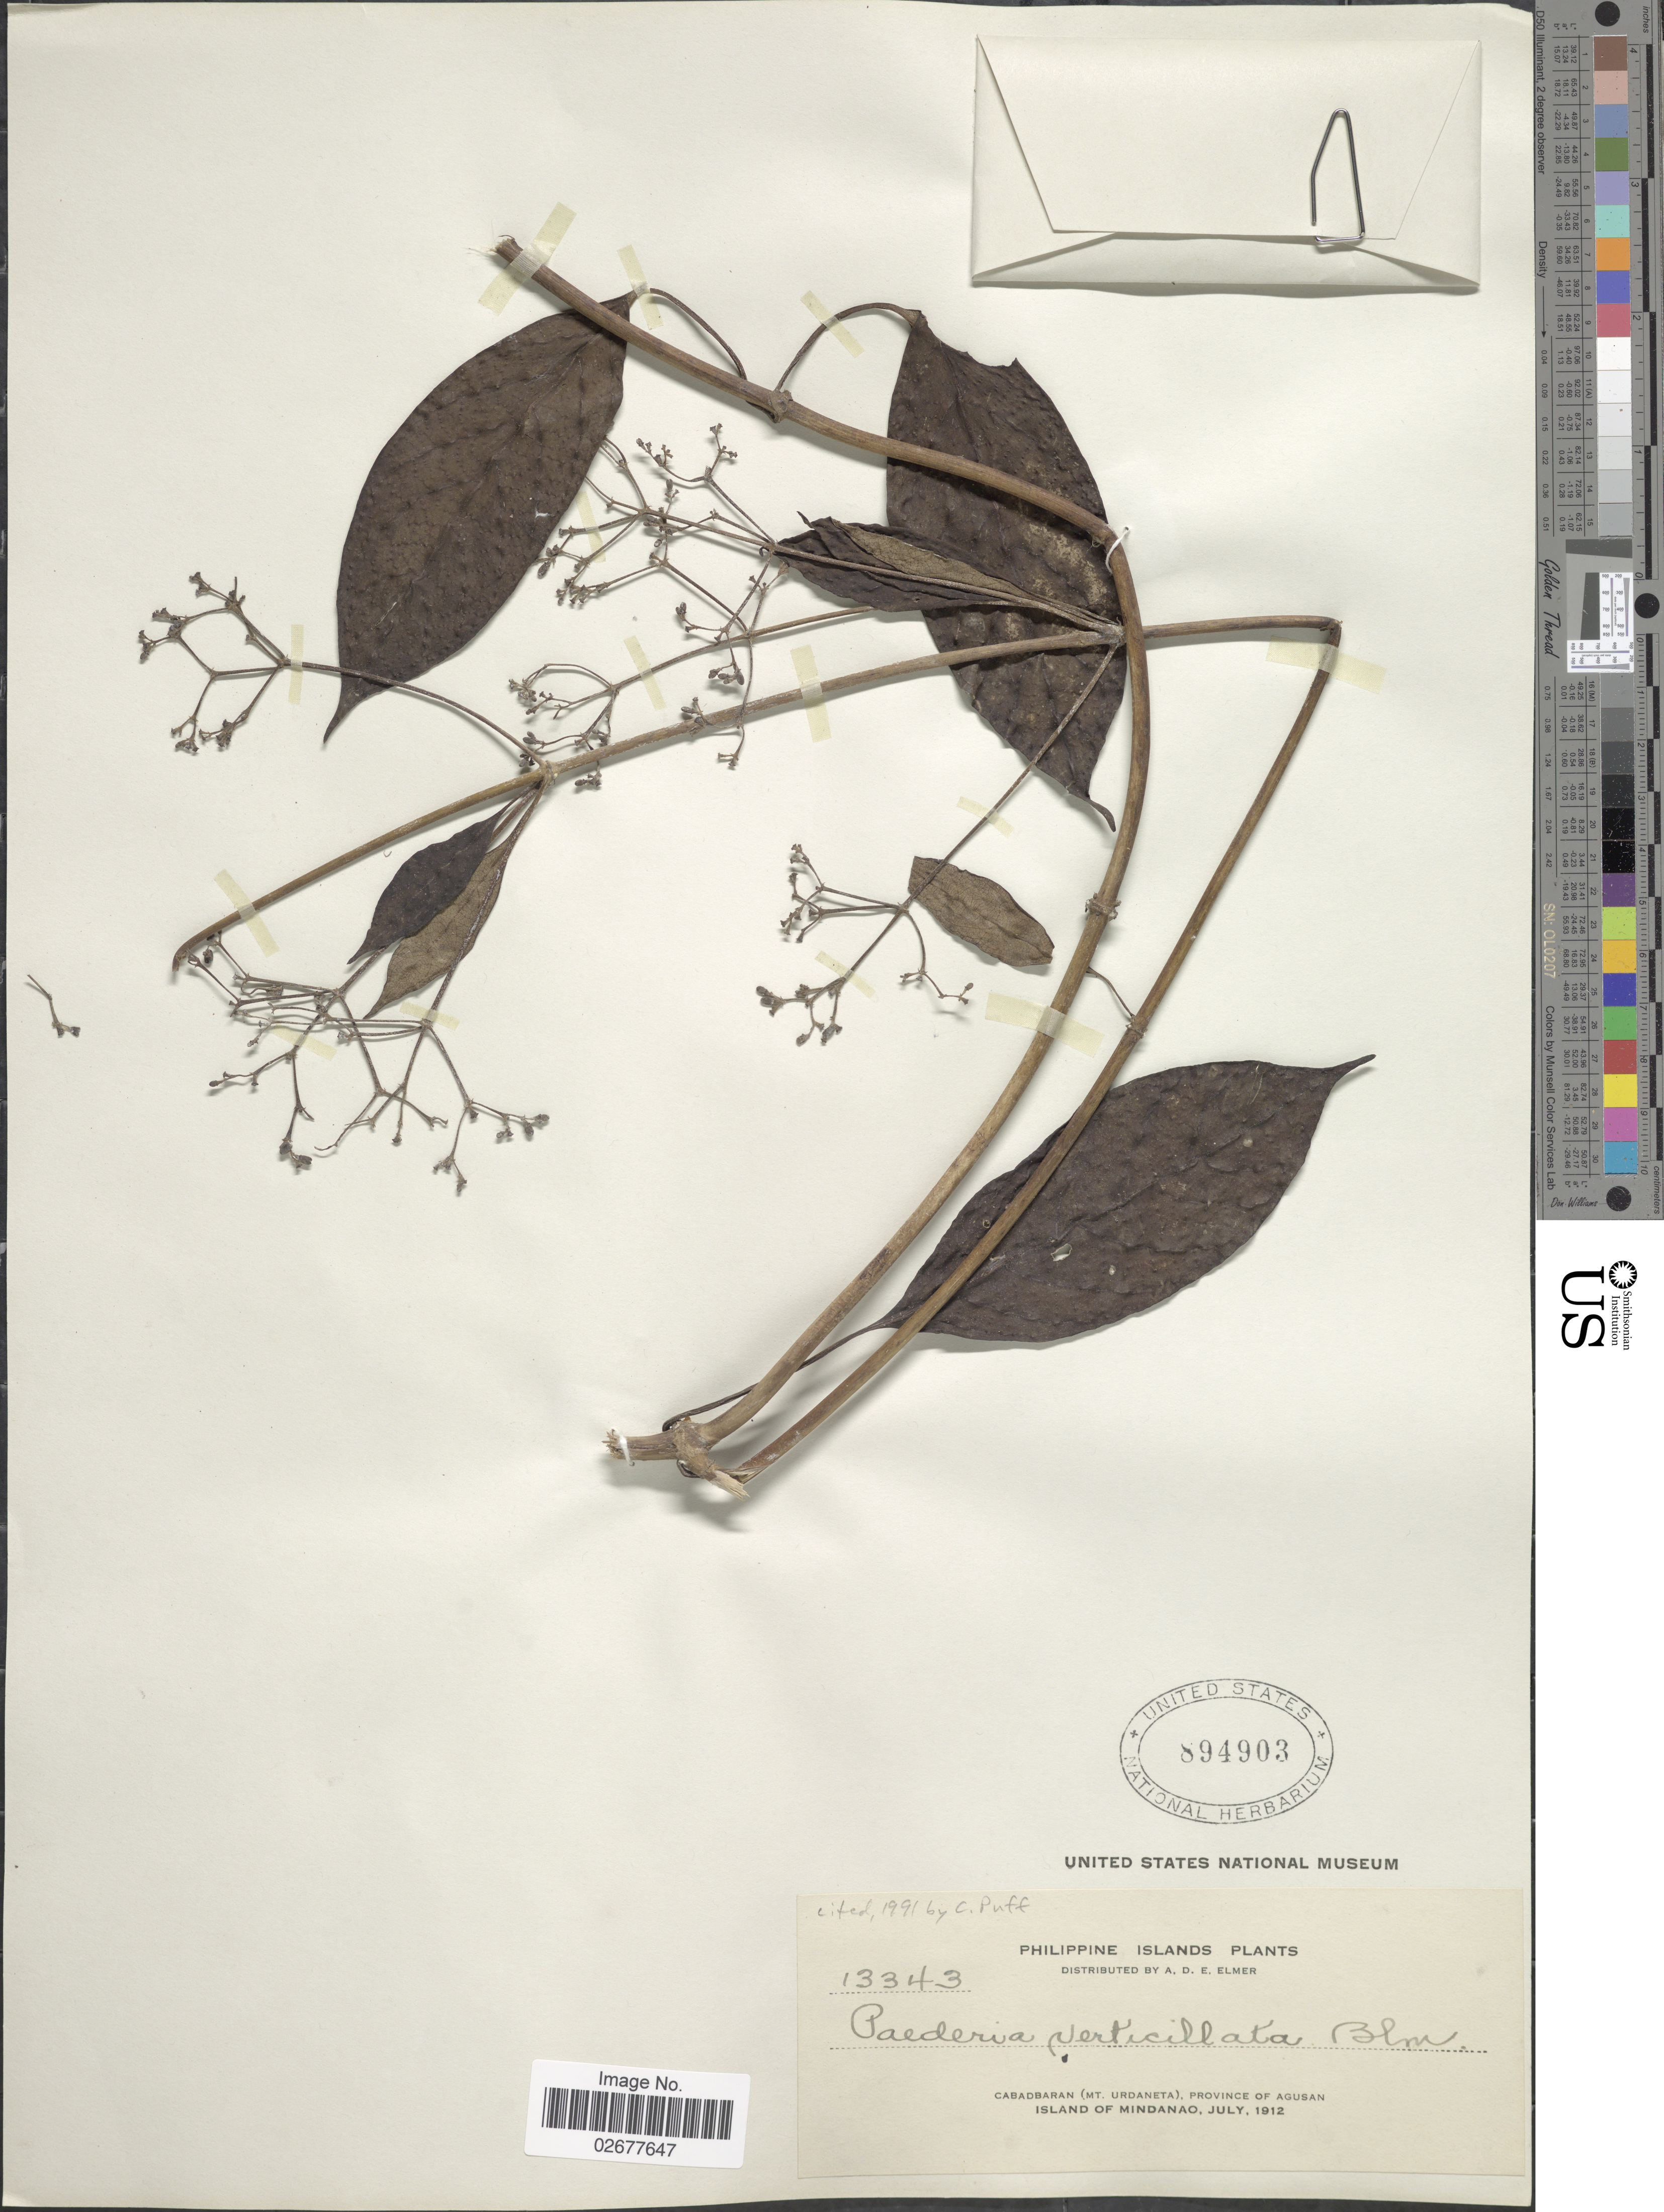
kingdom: Plantae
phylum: Tracheophyta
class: Magnoliopsida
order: Gentianales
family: Rubiaceae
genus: Paederia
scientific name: Paederia verticillata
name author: Blume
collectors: A. D. E. Elmer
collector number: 13343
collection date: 1912-07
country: Philippines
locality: Cabadbaran (Mt. Urdaneta), Province of Agusan. Island of Mindanao.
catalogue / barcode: US 894903